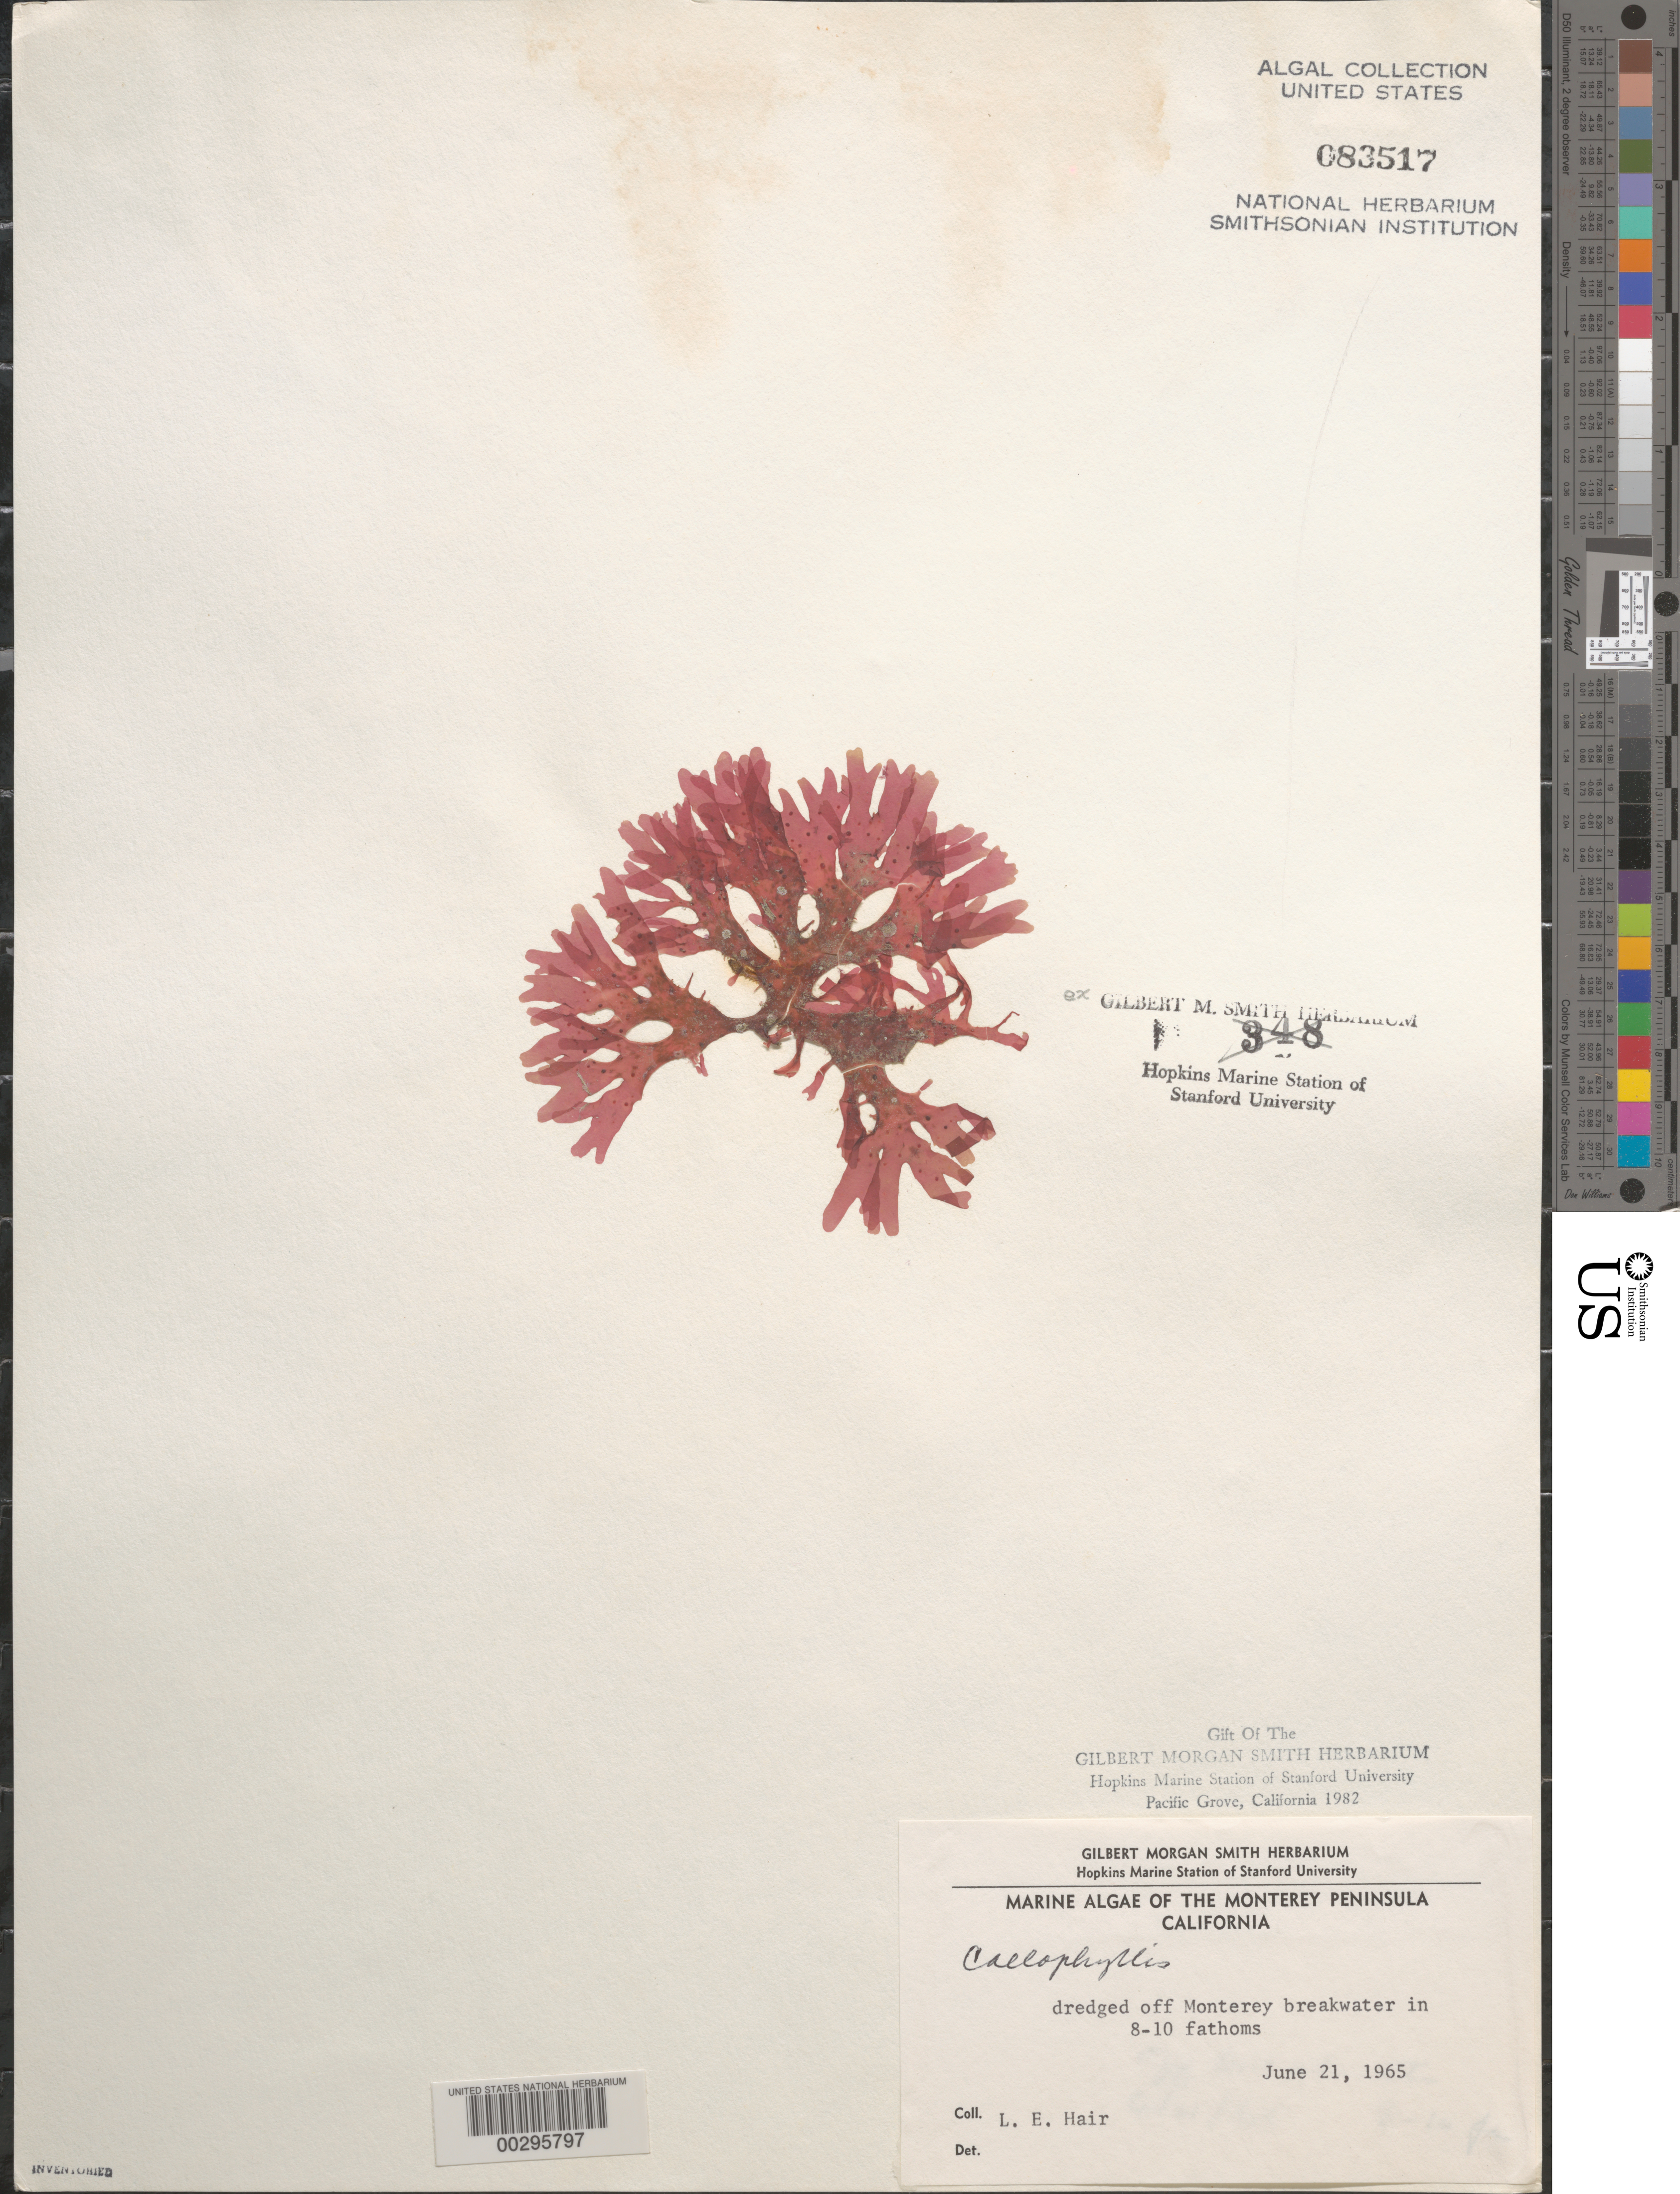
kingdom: Plantae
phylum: Rhodophyta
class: Florideophyceae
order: Gigartinales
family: Kallymeniaceae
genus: Callophyllis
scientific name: Callophyllis sp.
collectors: L. Hair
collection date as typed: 21 Jun 1965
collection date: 1965-06-21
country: United States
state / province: California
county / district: Monterey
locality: Off Monterey breakwater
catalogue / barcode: US 83517